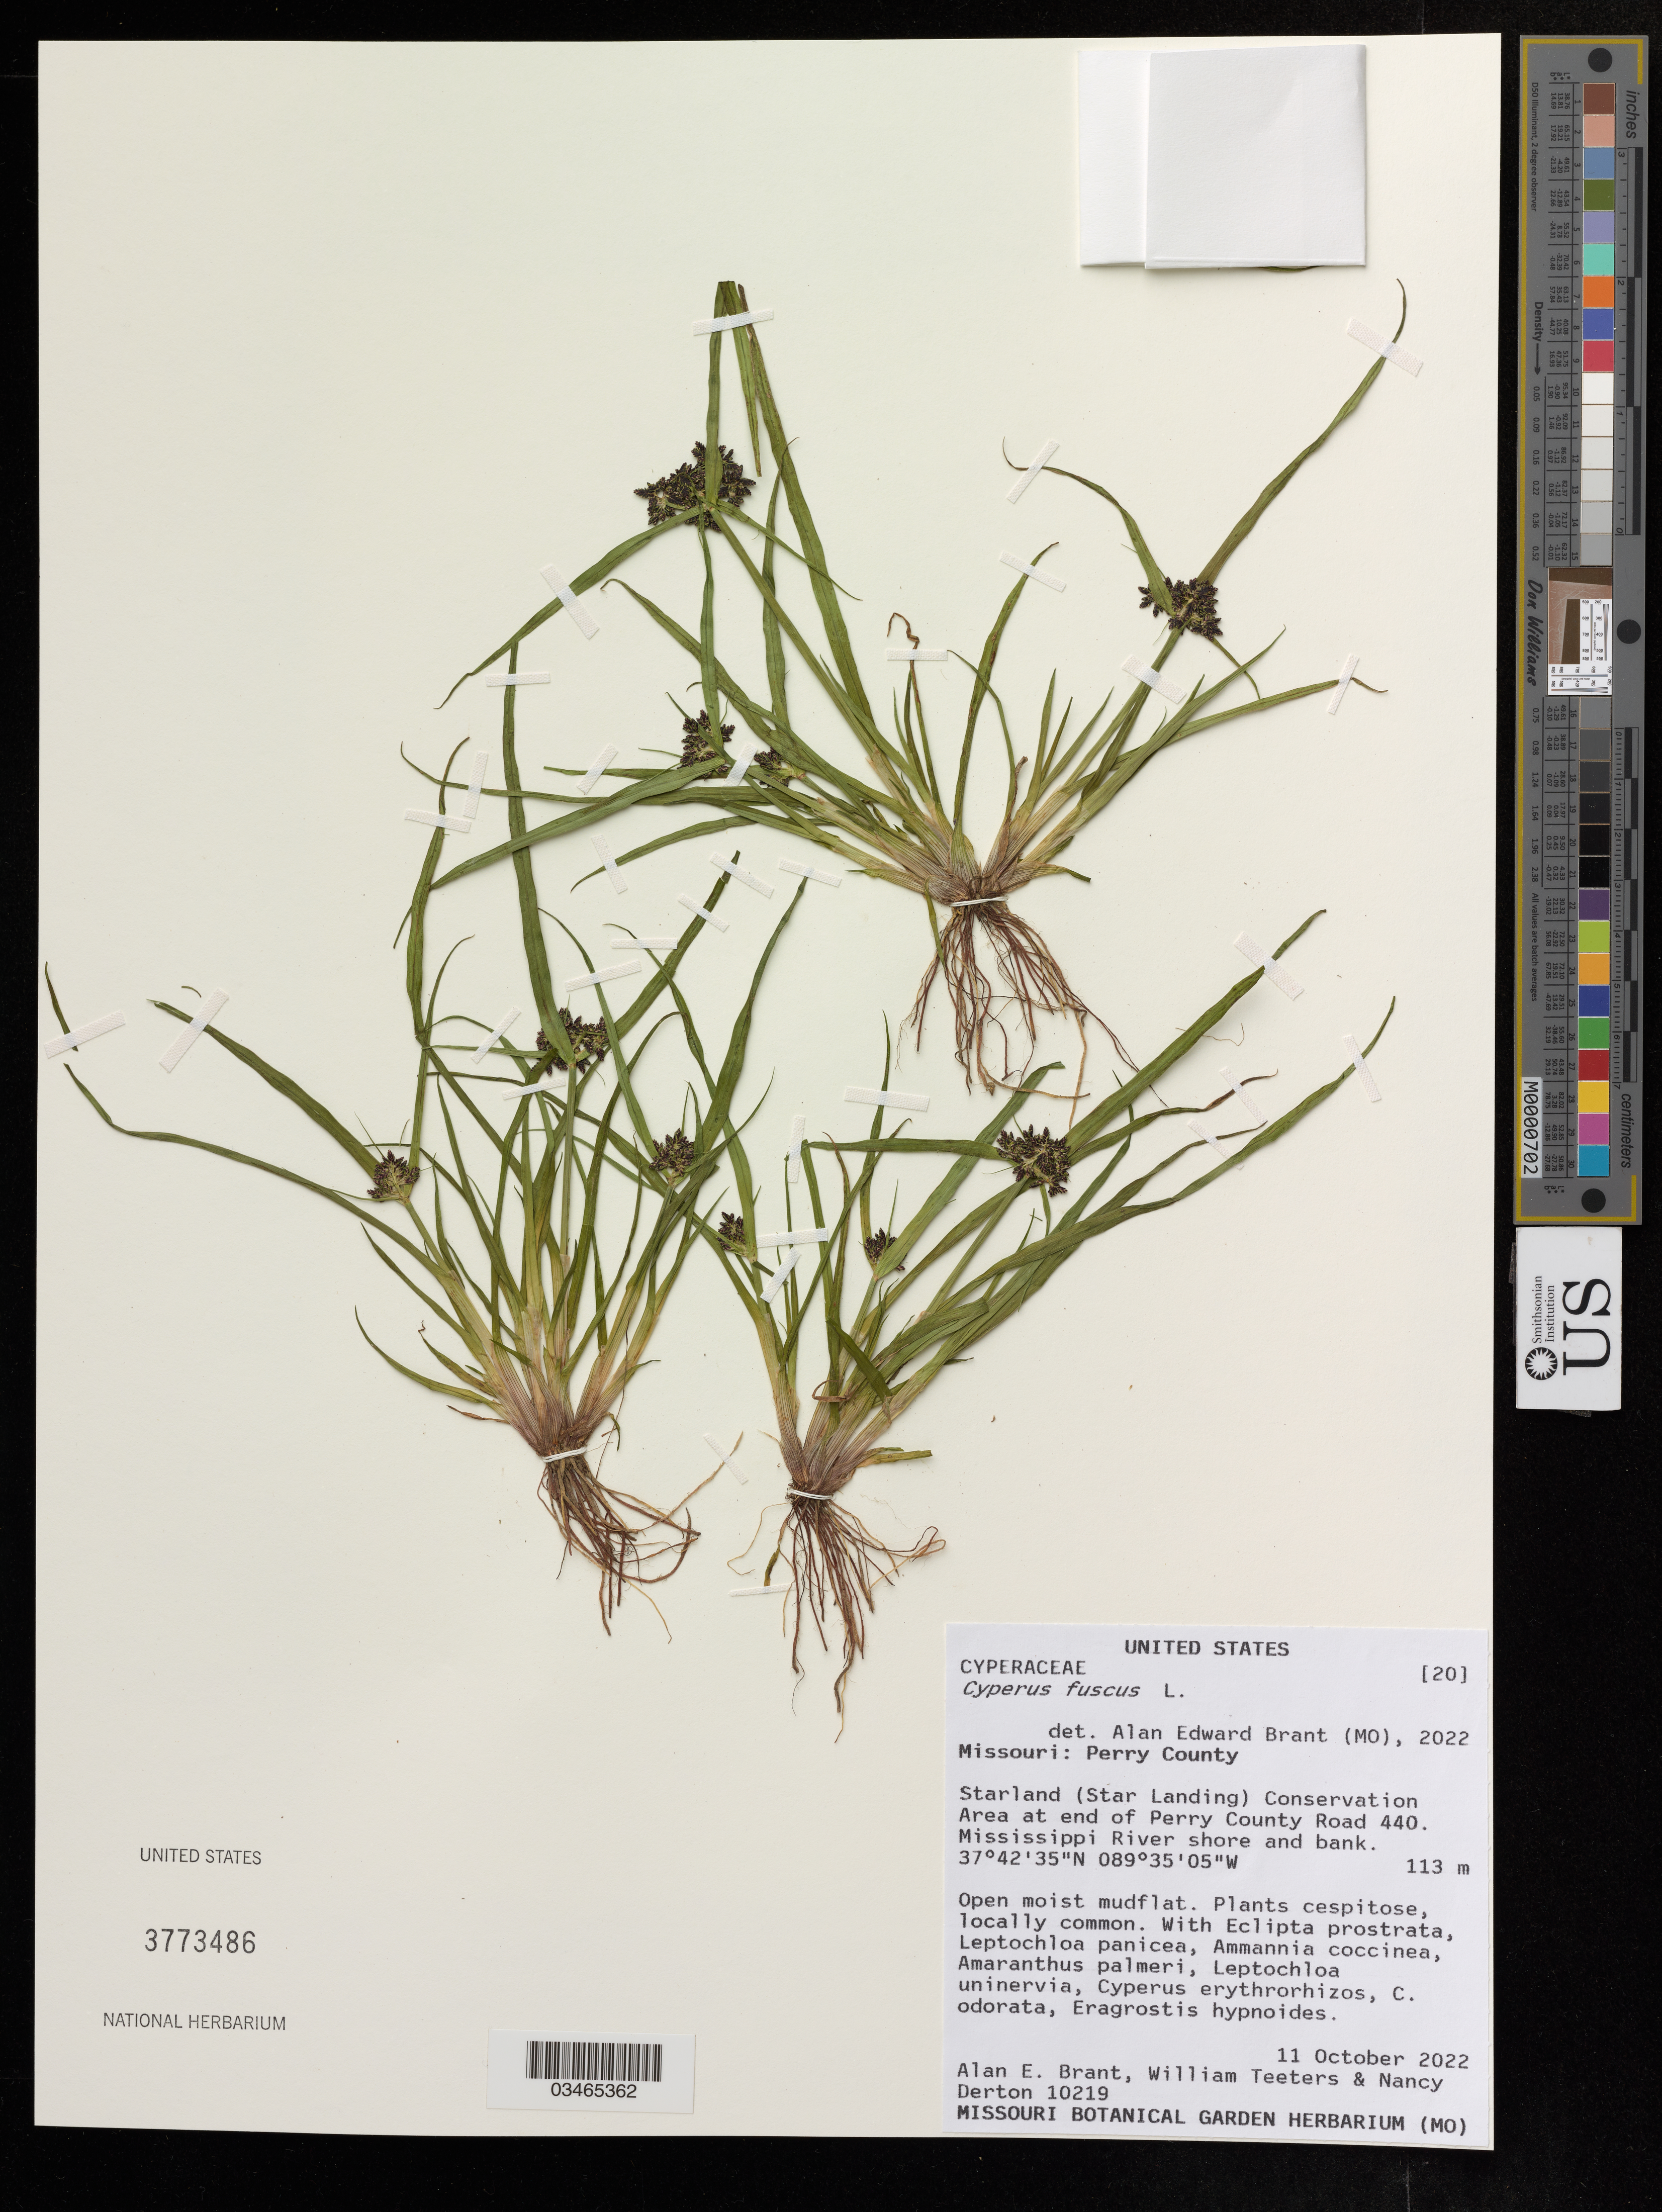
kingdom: Plantae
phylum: Tracheophyta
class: Liliopsida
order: Poales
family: Cyperaceae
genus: Cyperus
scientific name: Cyperus fuscus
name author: L.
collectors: A. Brant, W. Teeters & N. Derton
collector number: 10219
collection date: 2022-10-11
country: United States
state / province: Missouri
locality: Perry County. Starland (Star Landing) Conservation Area at end of Perry County Road 440. Mississippi River shore and bank.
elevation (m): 113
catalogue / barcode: US 3773486